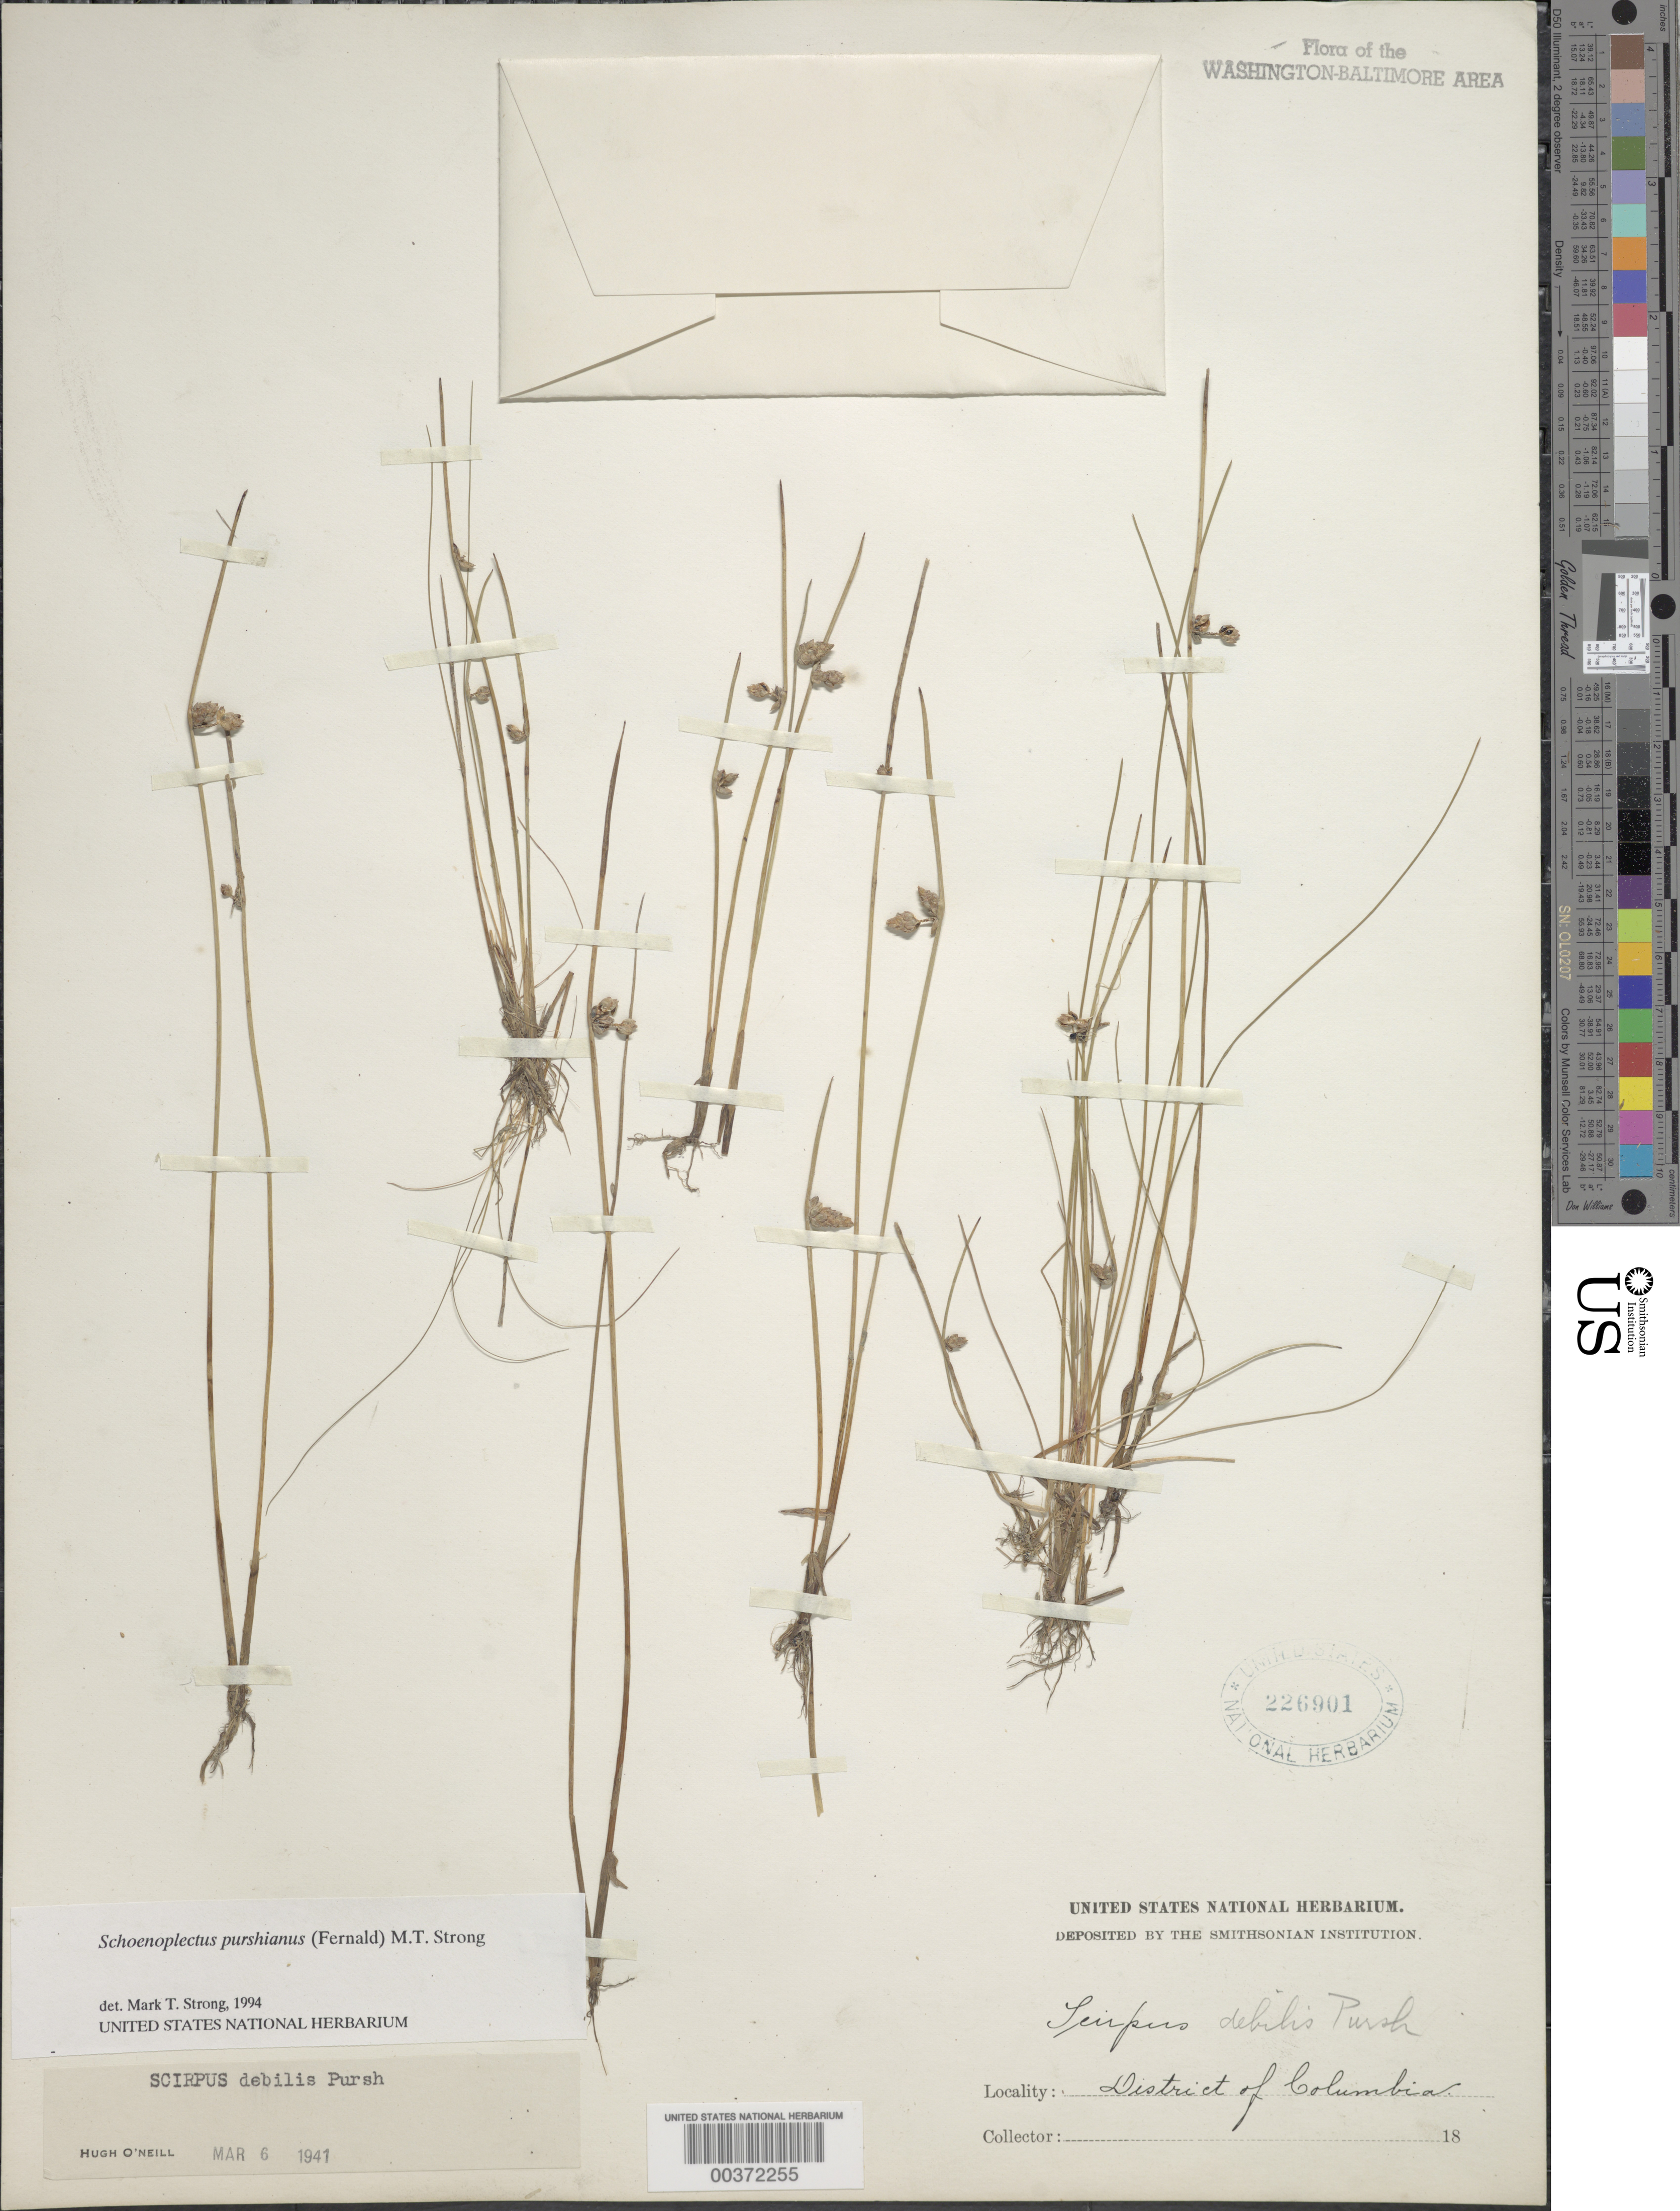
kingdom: Plantae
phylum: Tracheophyta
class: Liliopsida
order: Poales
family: Cyperaceae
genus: Schoenoplectus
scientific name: Schoenoplectus purshianus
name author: (Fernald) M.T. Strong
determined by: Strong, M. T., (US), Smithsonian Institution - National Museum of Natural History (UNITED STATES)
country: United States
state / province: District of Columbia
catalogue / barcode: US 226901